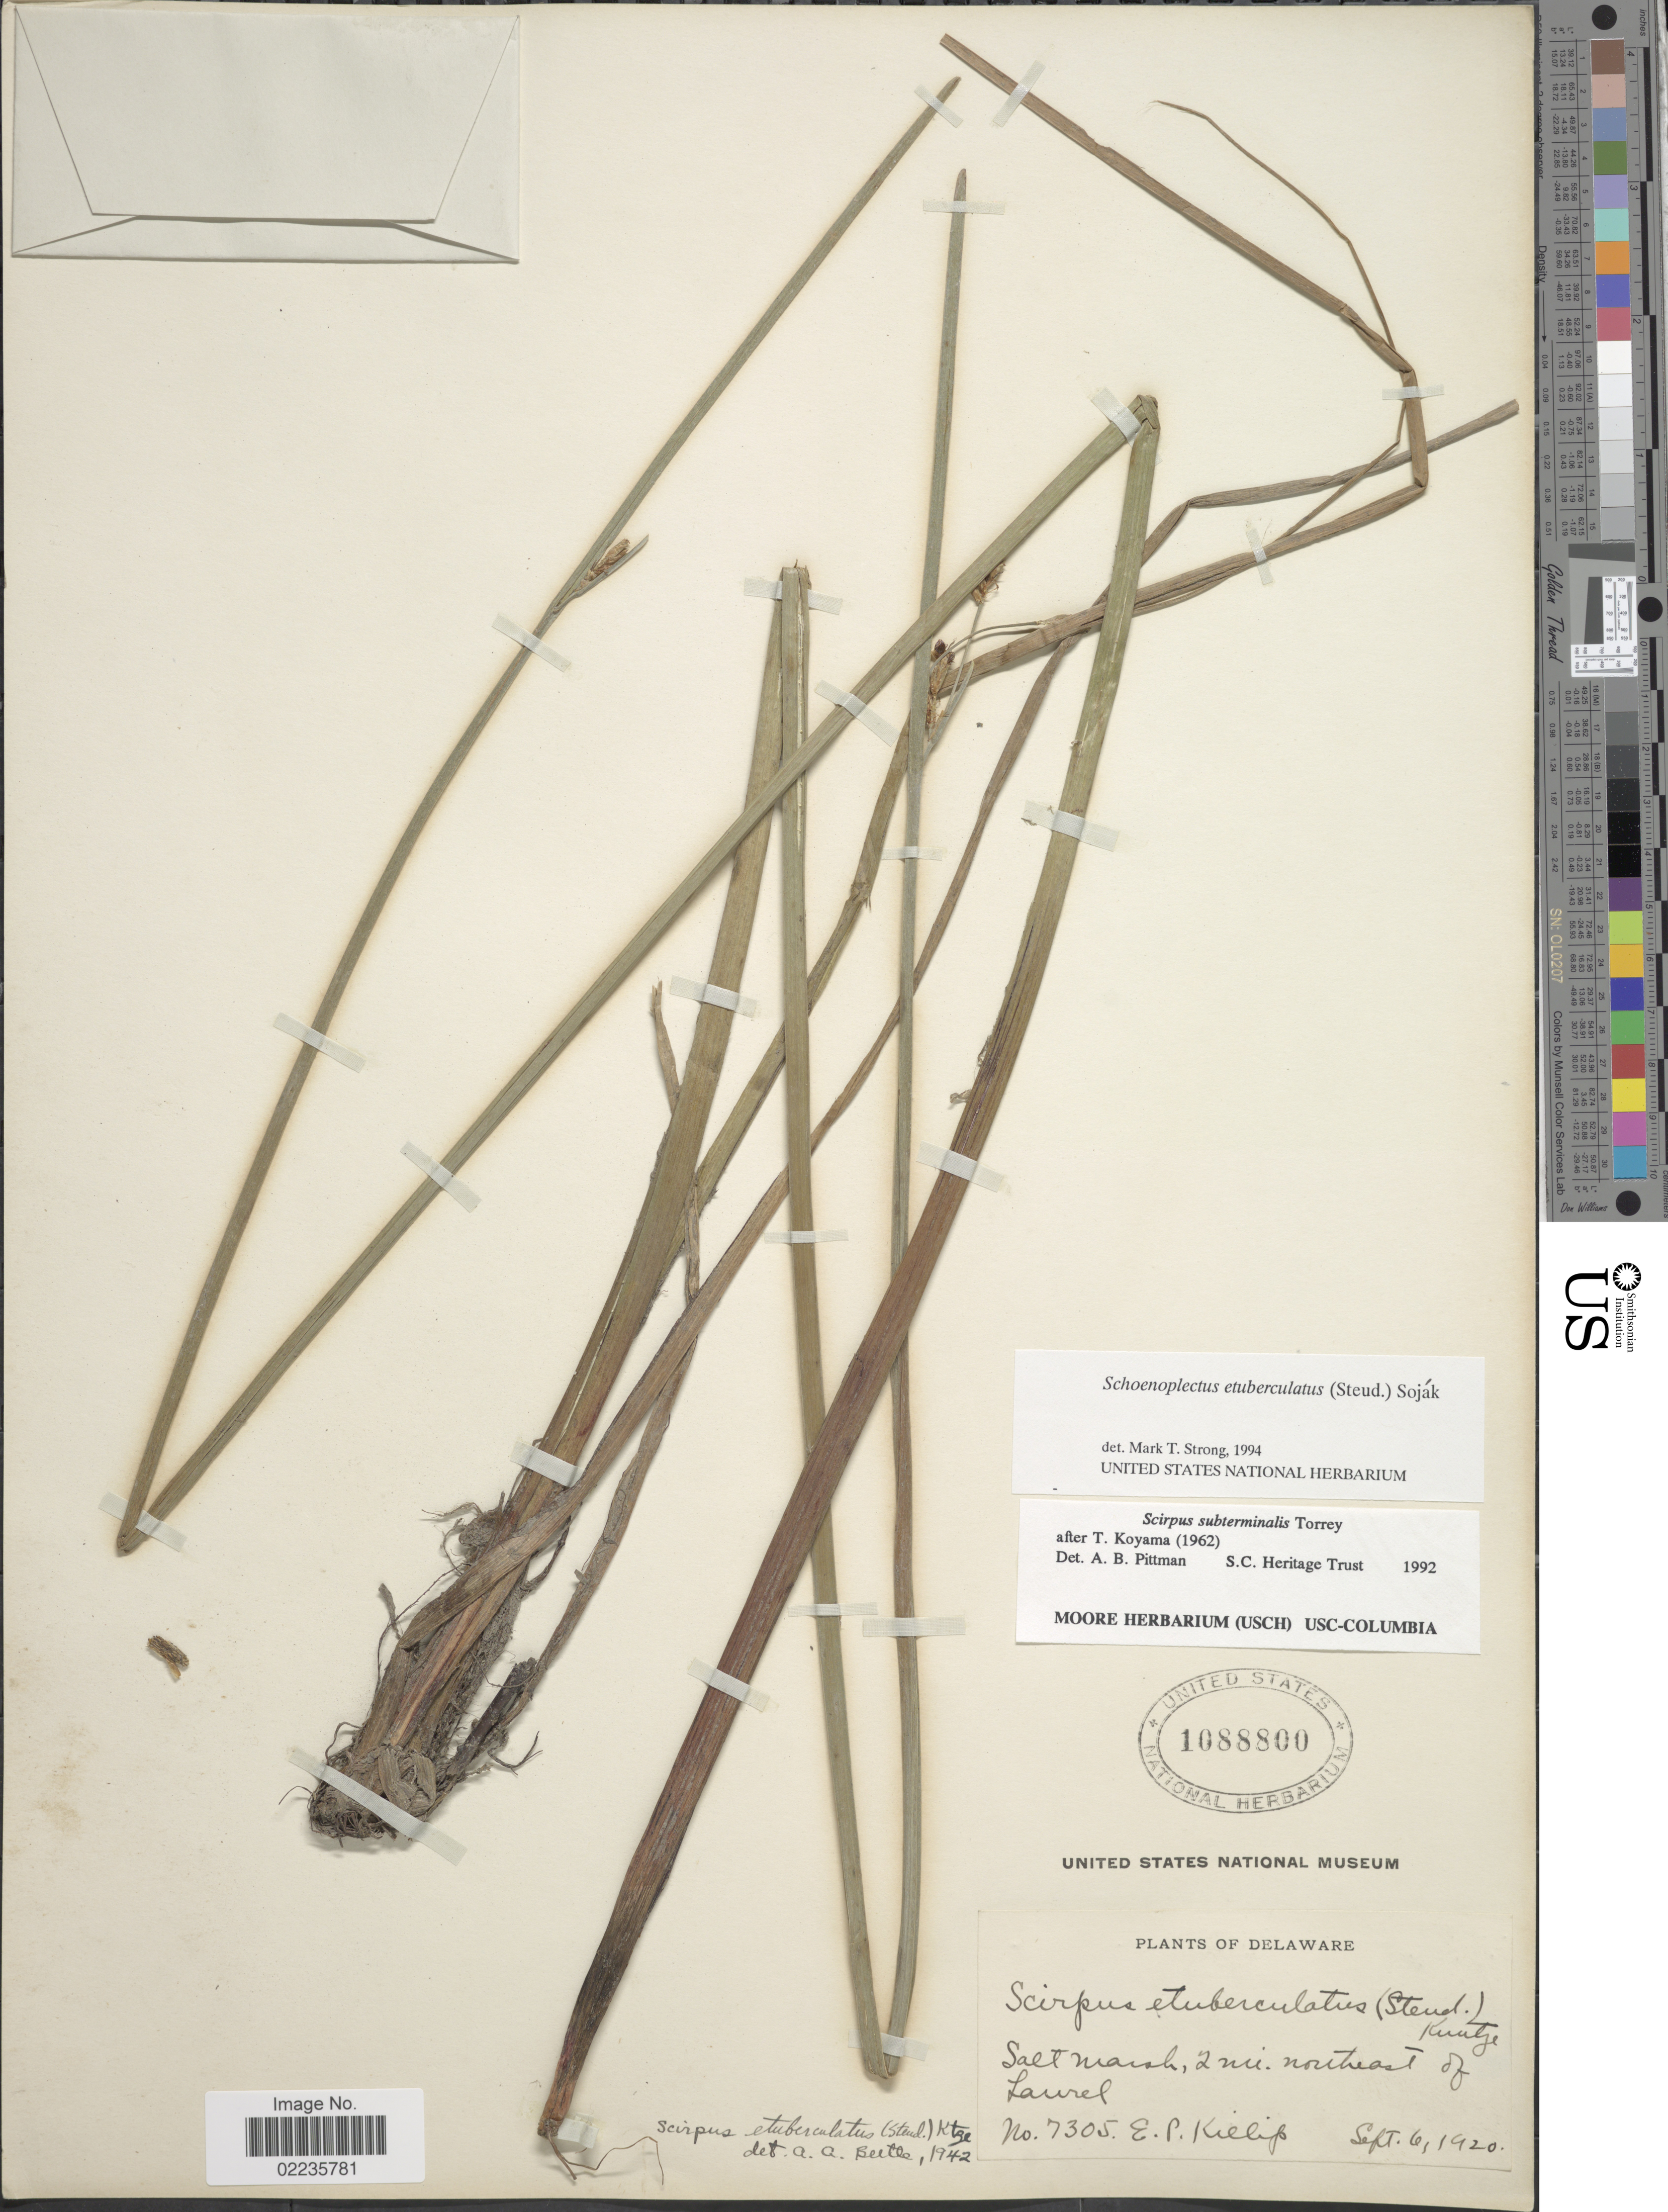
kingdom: Plantae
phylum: Tracheophyta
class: Liliopsida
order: Poales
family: Cyperaceae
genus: Schoenoplectus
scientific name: Schoenoplectus etuberculatus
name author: (Steud.) Soják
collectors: E. P. Killip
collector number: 7305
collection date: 1920-09-06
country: United States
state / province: Delaware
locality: Salt marsh, 2 mi. northeast of Laurel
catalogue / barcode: US 1088800